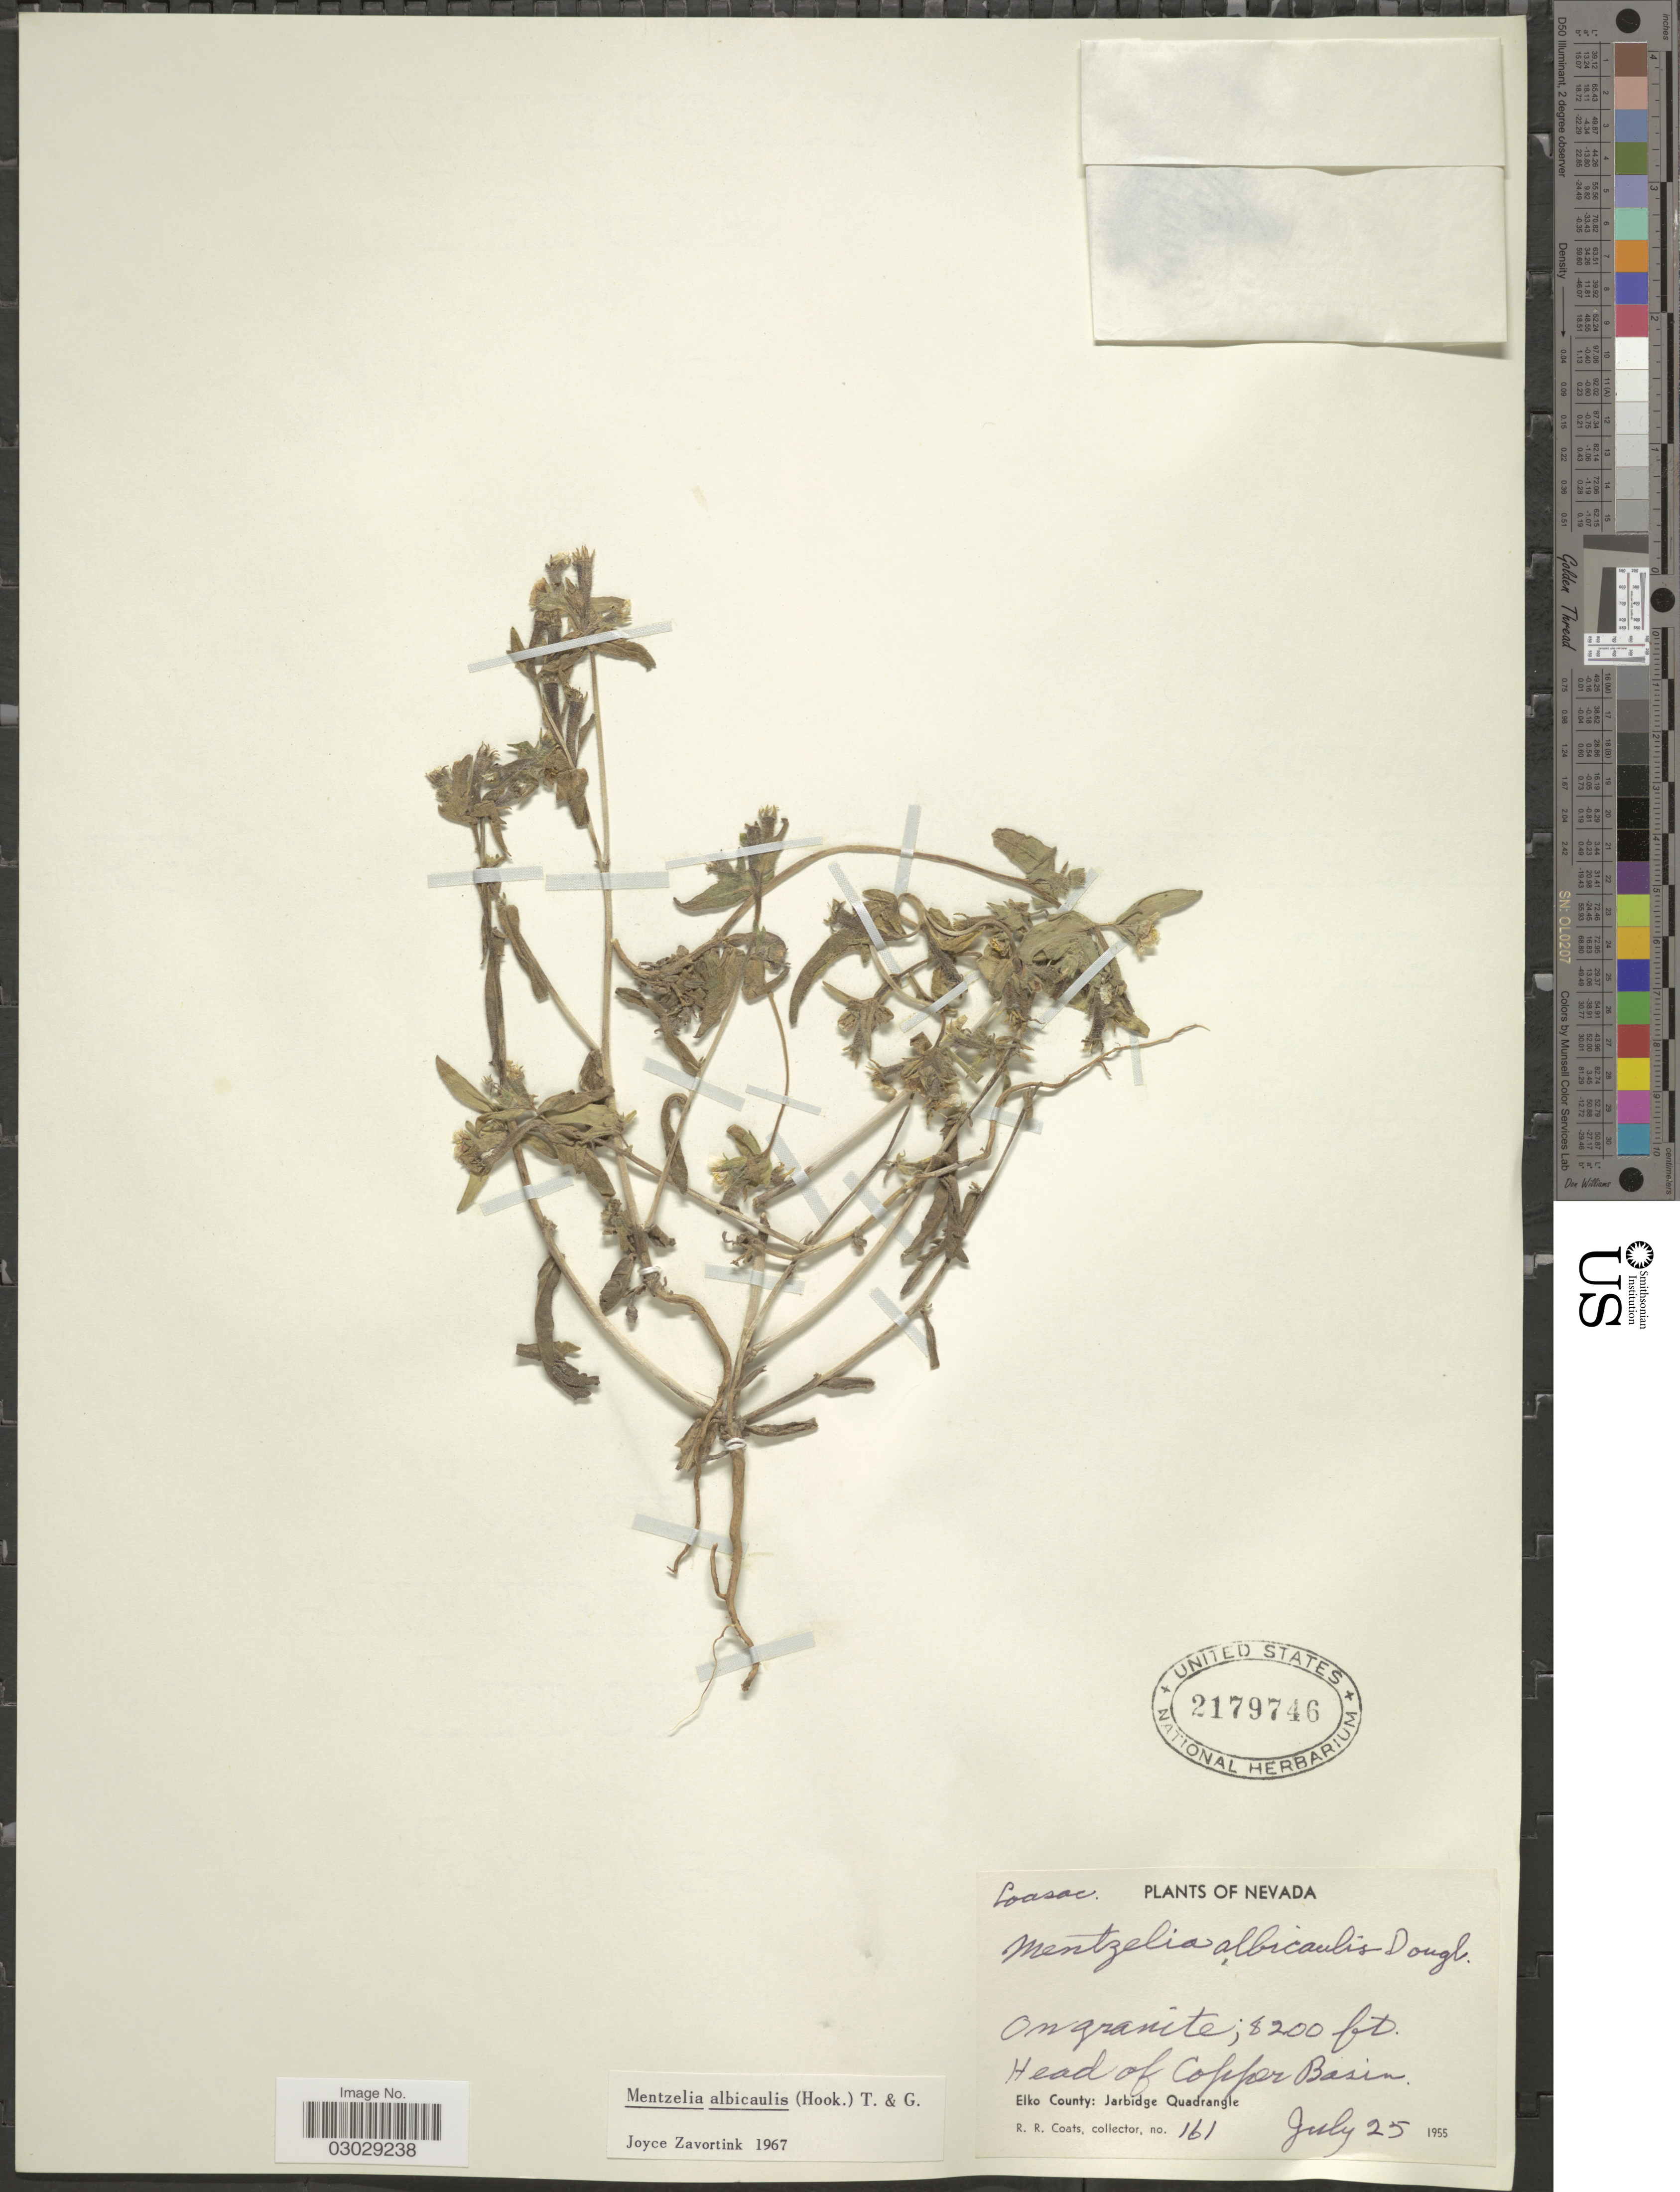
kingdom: Plantae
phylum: Tracheophyta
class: Magnoliopsida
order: Cornales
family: Loasaceae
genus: Mentzelia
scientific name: Mentzelia albicaulis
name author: (Douglas ex Hook.) Douglas ex Torr. & A. Gray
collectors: R. Coats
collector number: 161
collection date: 1955-07-25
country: United States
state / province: Nevada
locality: On granite. Head of Copper Basin. Elko County: Jarbridge Quadrangle.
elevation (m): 2499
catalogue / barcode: US 2179746